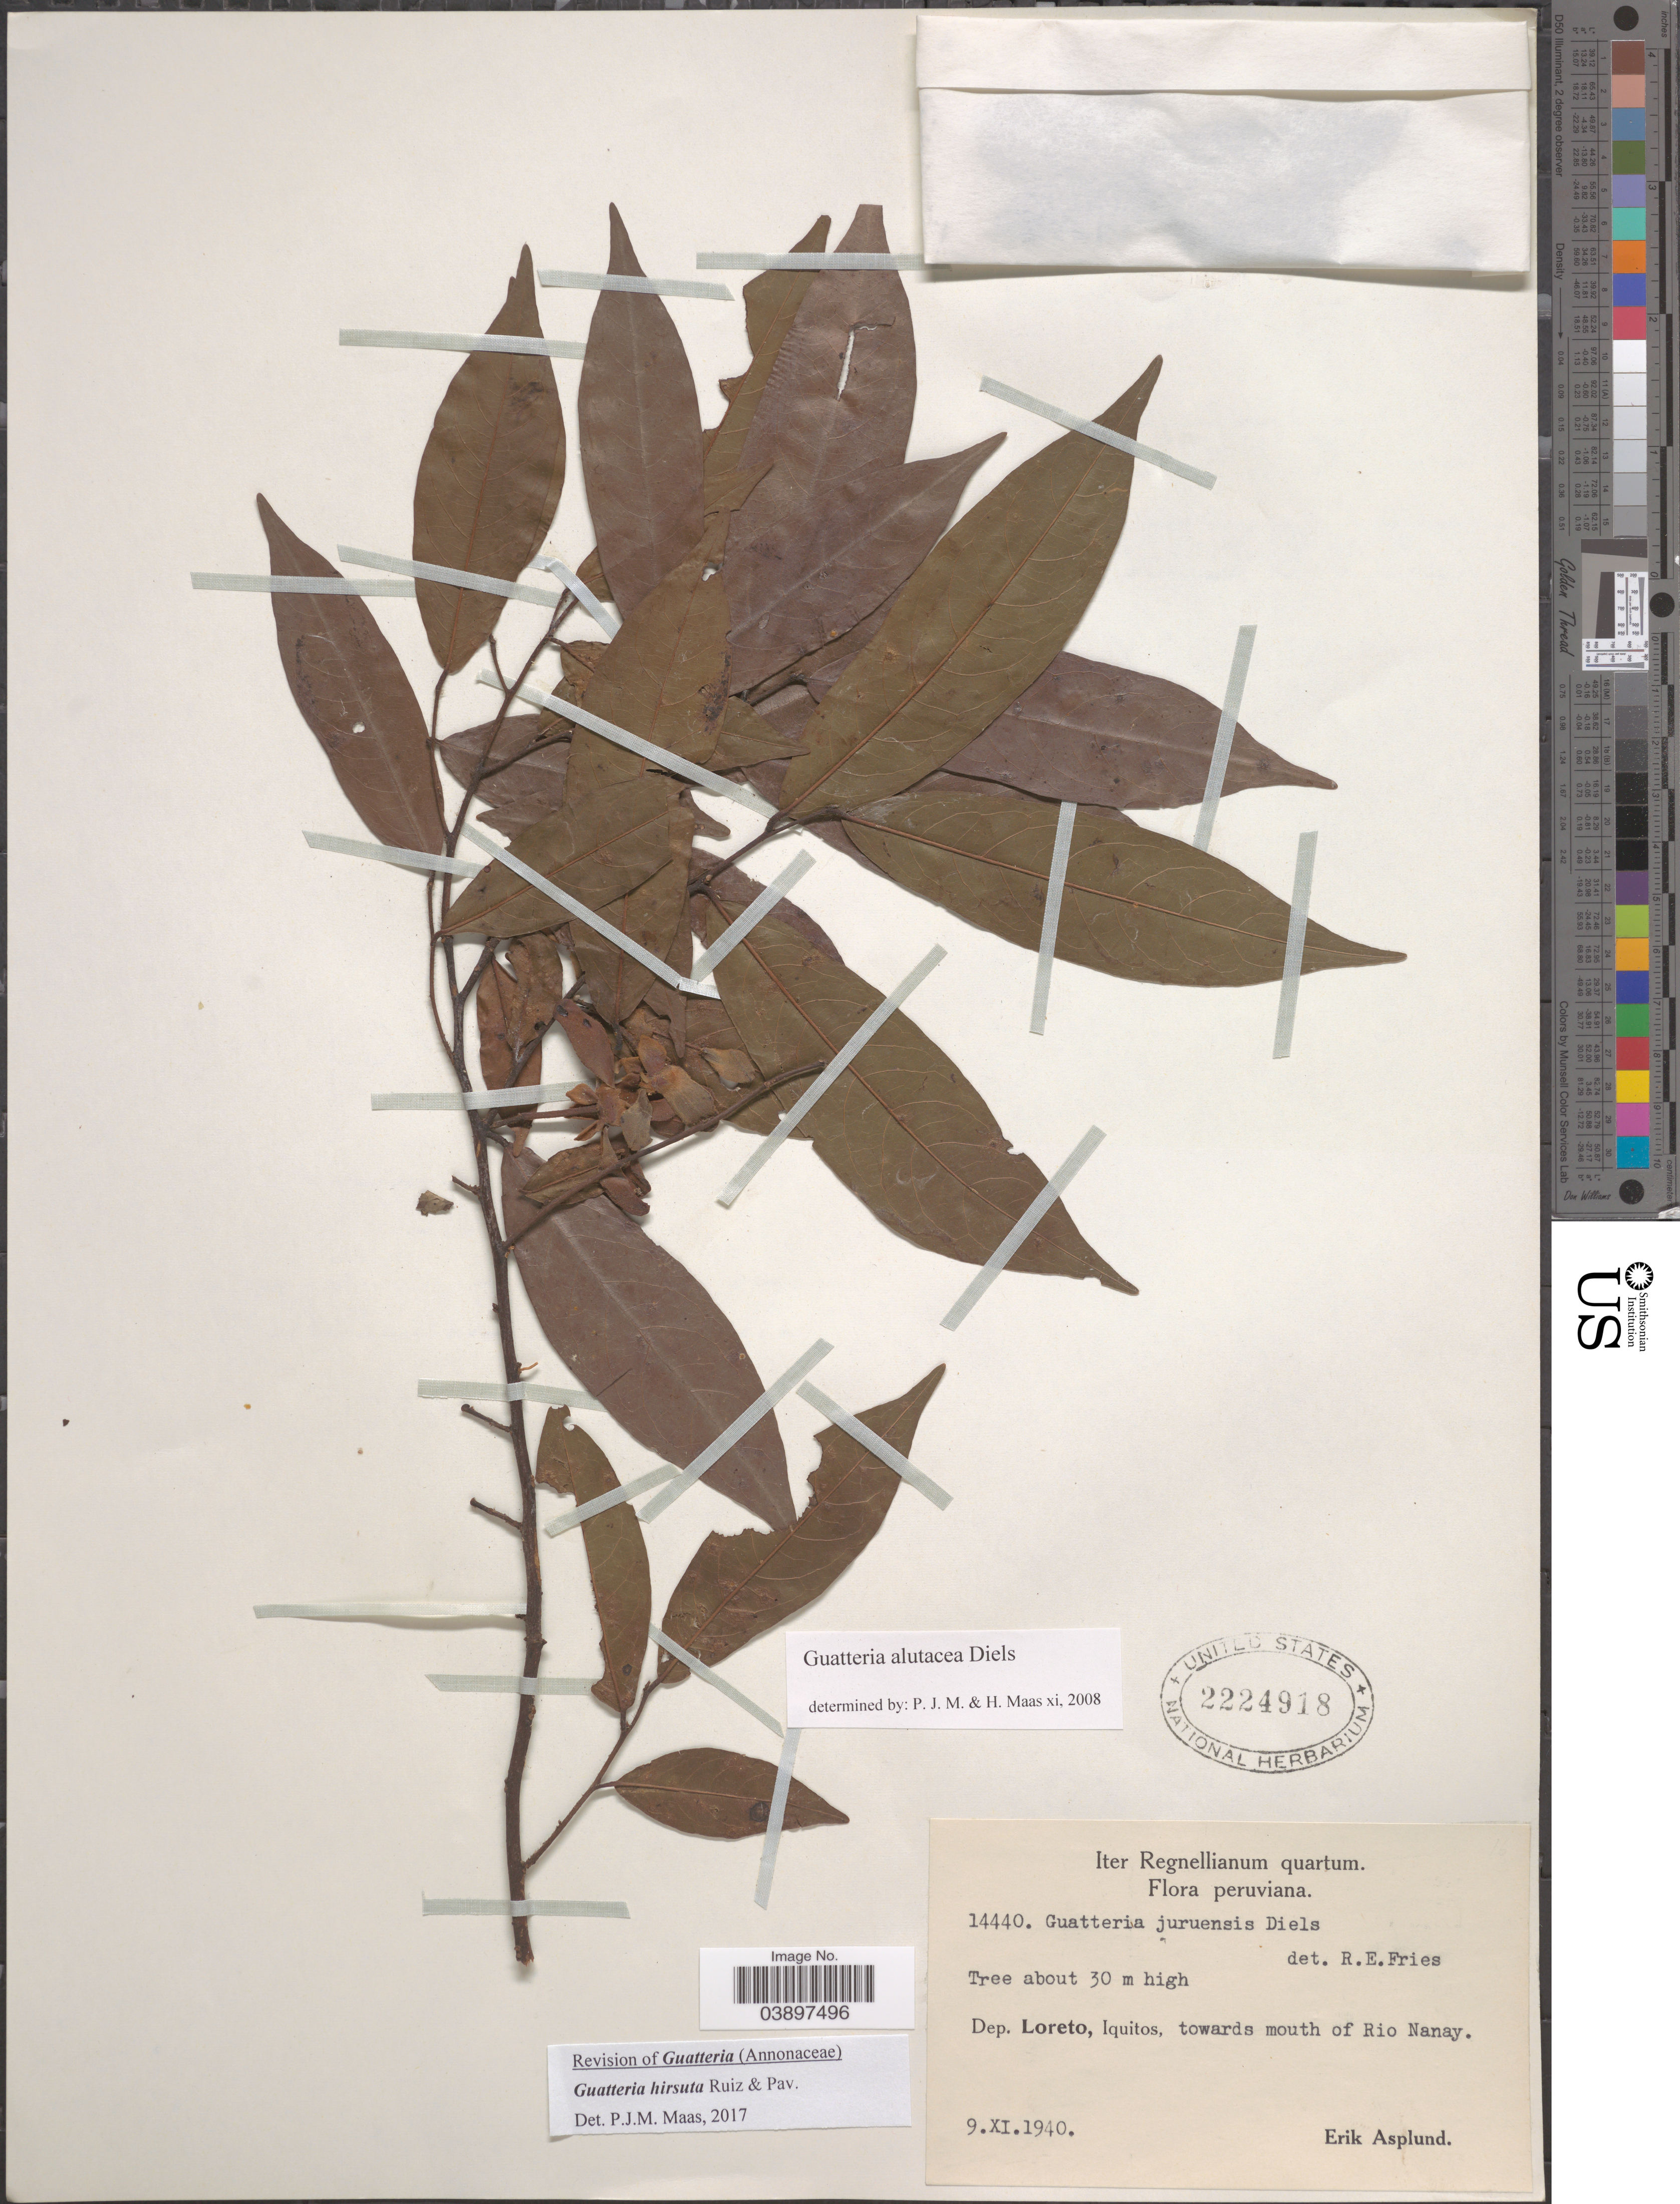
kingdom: Plantae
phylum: Tracheophyta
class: Magnoliopsida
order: Magnoliales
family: Annonaceae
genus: Guatteria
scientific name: Guatteria hirsuta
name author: Ruiz & Pav.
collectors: E. Asplund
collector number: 14440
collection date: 1940-11-09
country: Peru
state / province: Loreto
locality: Dep. Loreto, Iquitos, towards mouth of Rio Nanay.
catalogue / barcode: US 2224918